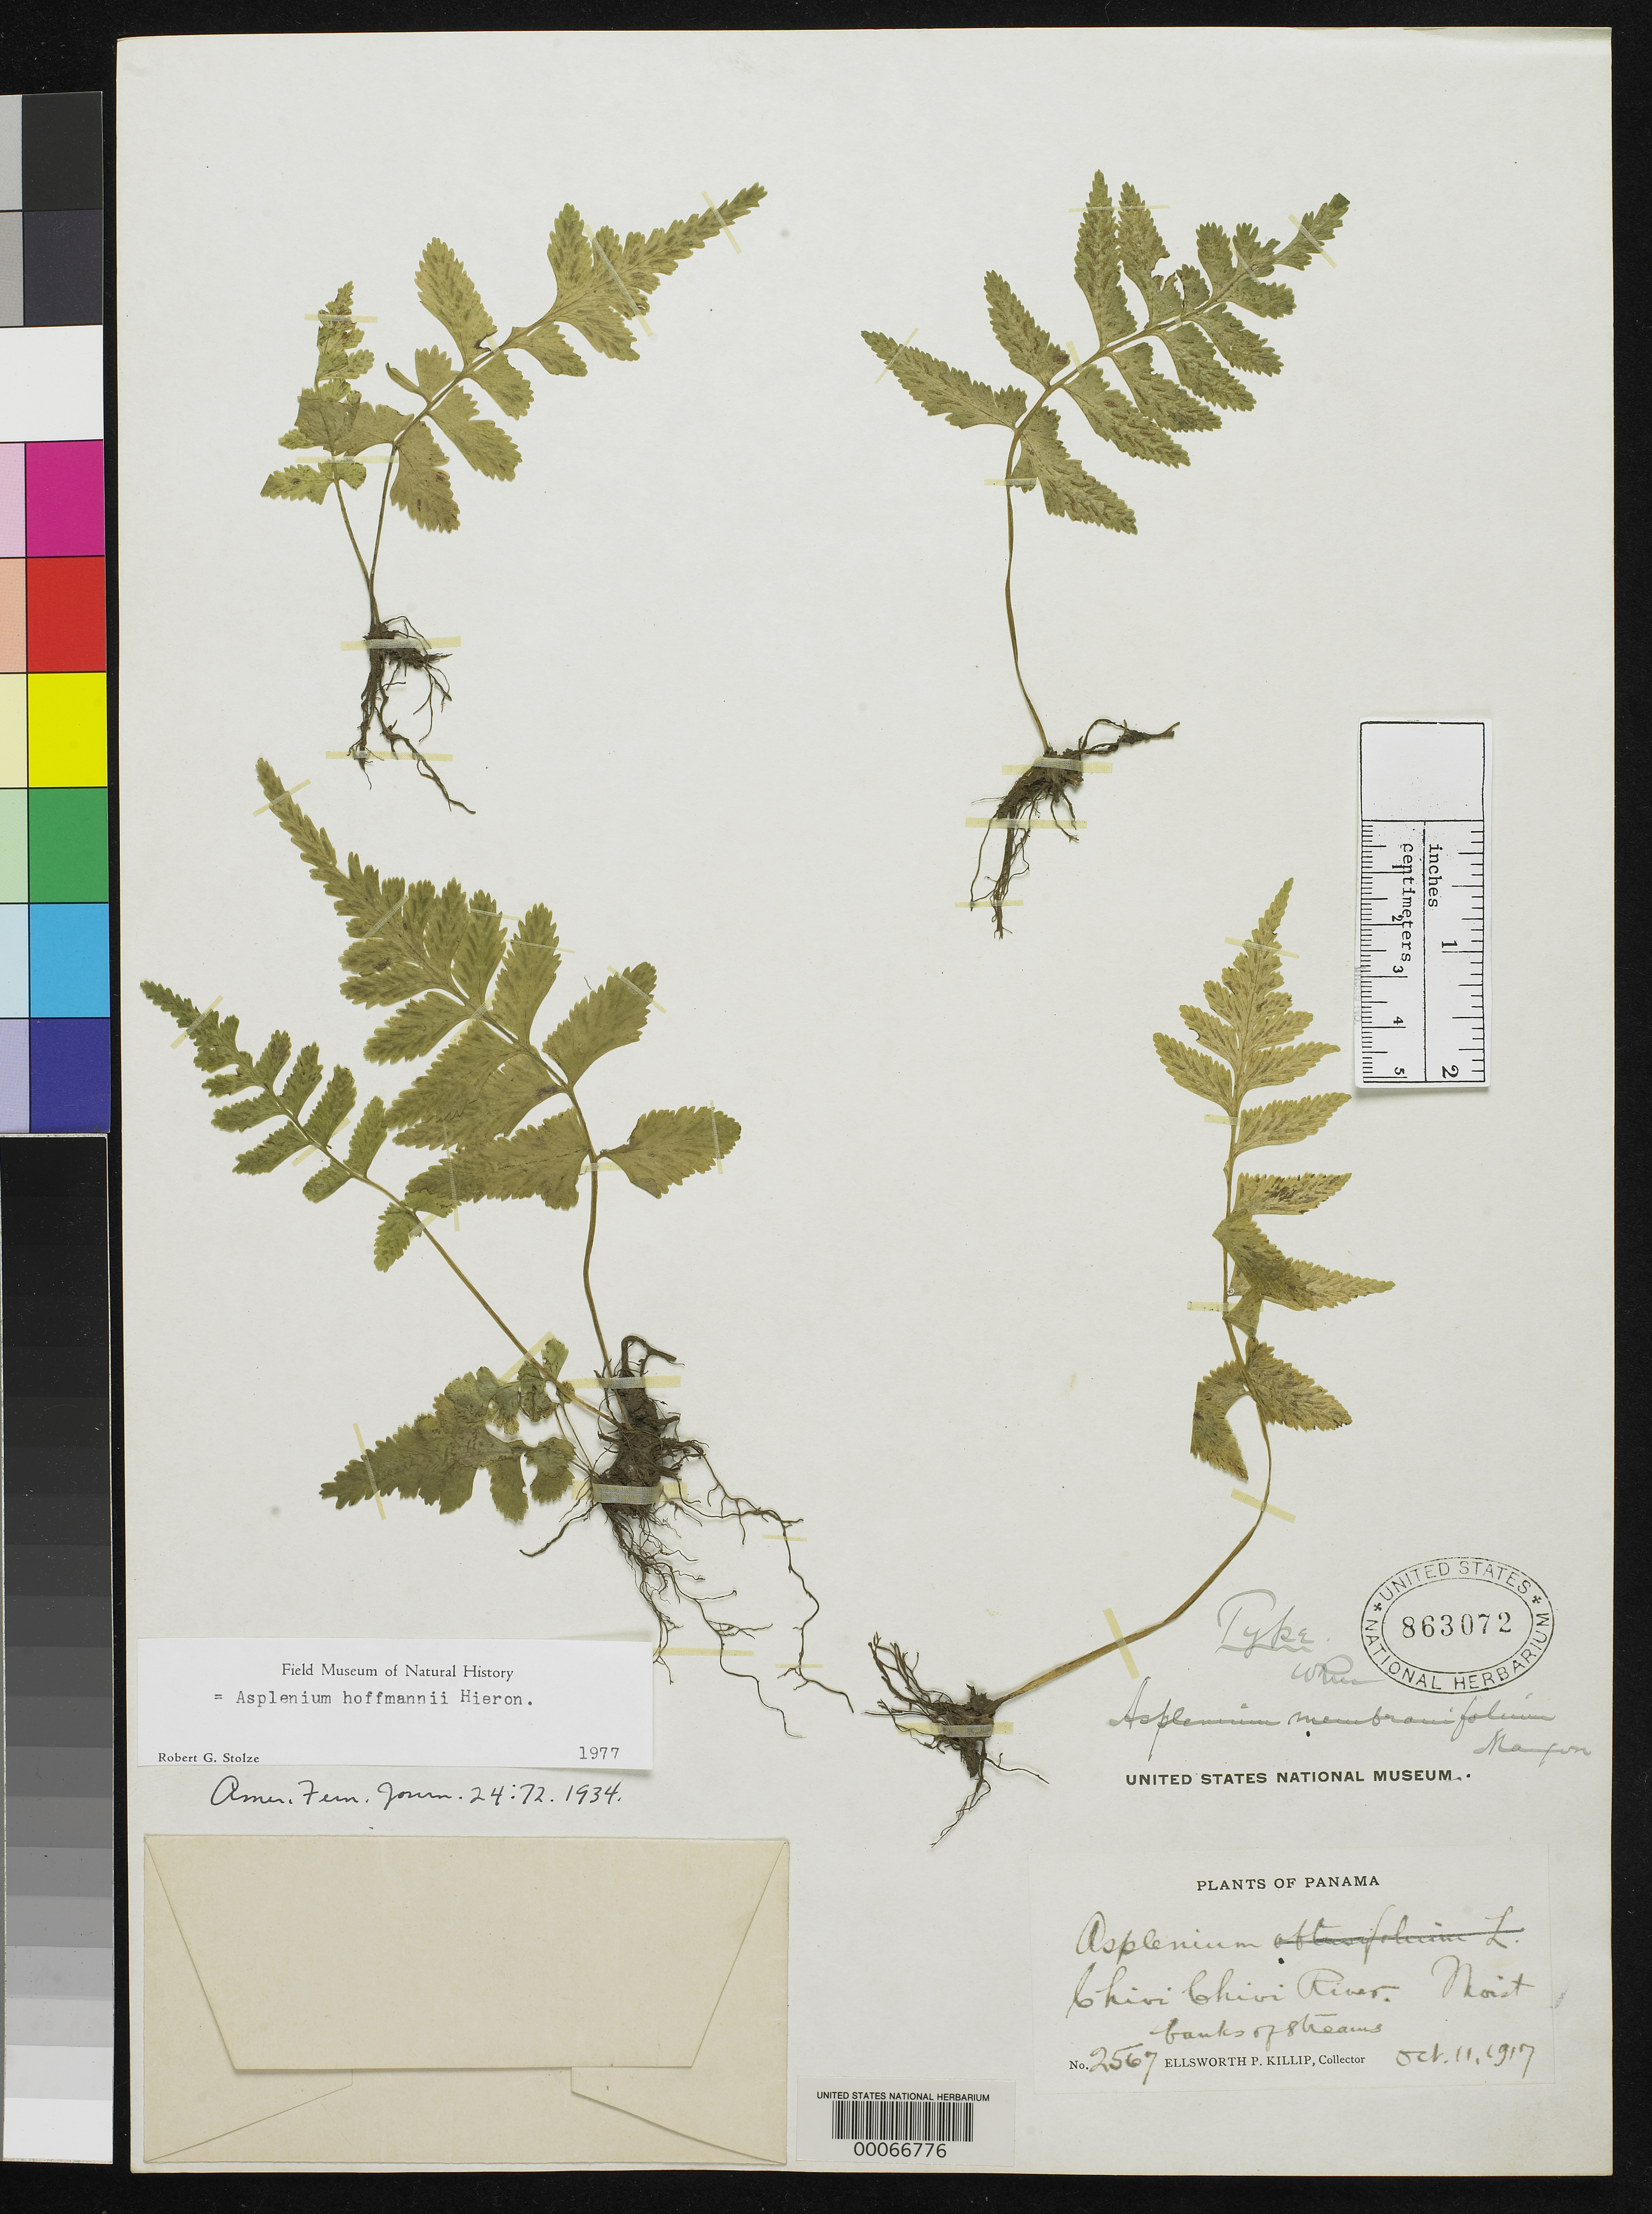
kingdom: Plantae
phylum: Tracheophyta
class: Polypodiopsida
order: Polypodiales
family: Aspleniaceae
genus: Asplenium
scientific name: Asplenium membranifolium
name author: Maxon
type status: Holotype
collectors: E. P. Killip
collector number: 2567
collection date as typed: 11 Oct 1917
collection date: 1917-10-11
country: Panama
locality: Chivi Chivi River.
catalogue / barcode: US 863072